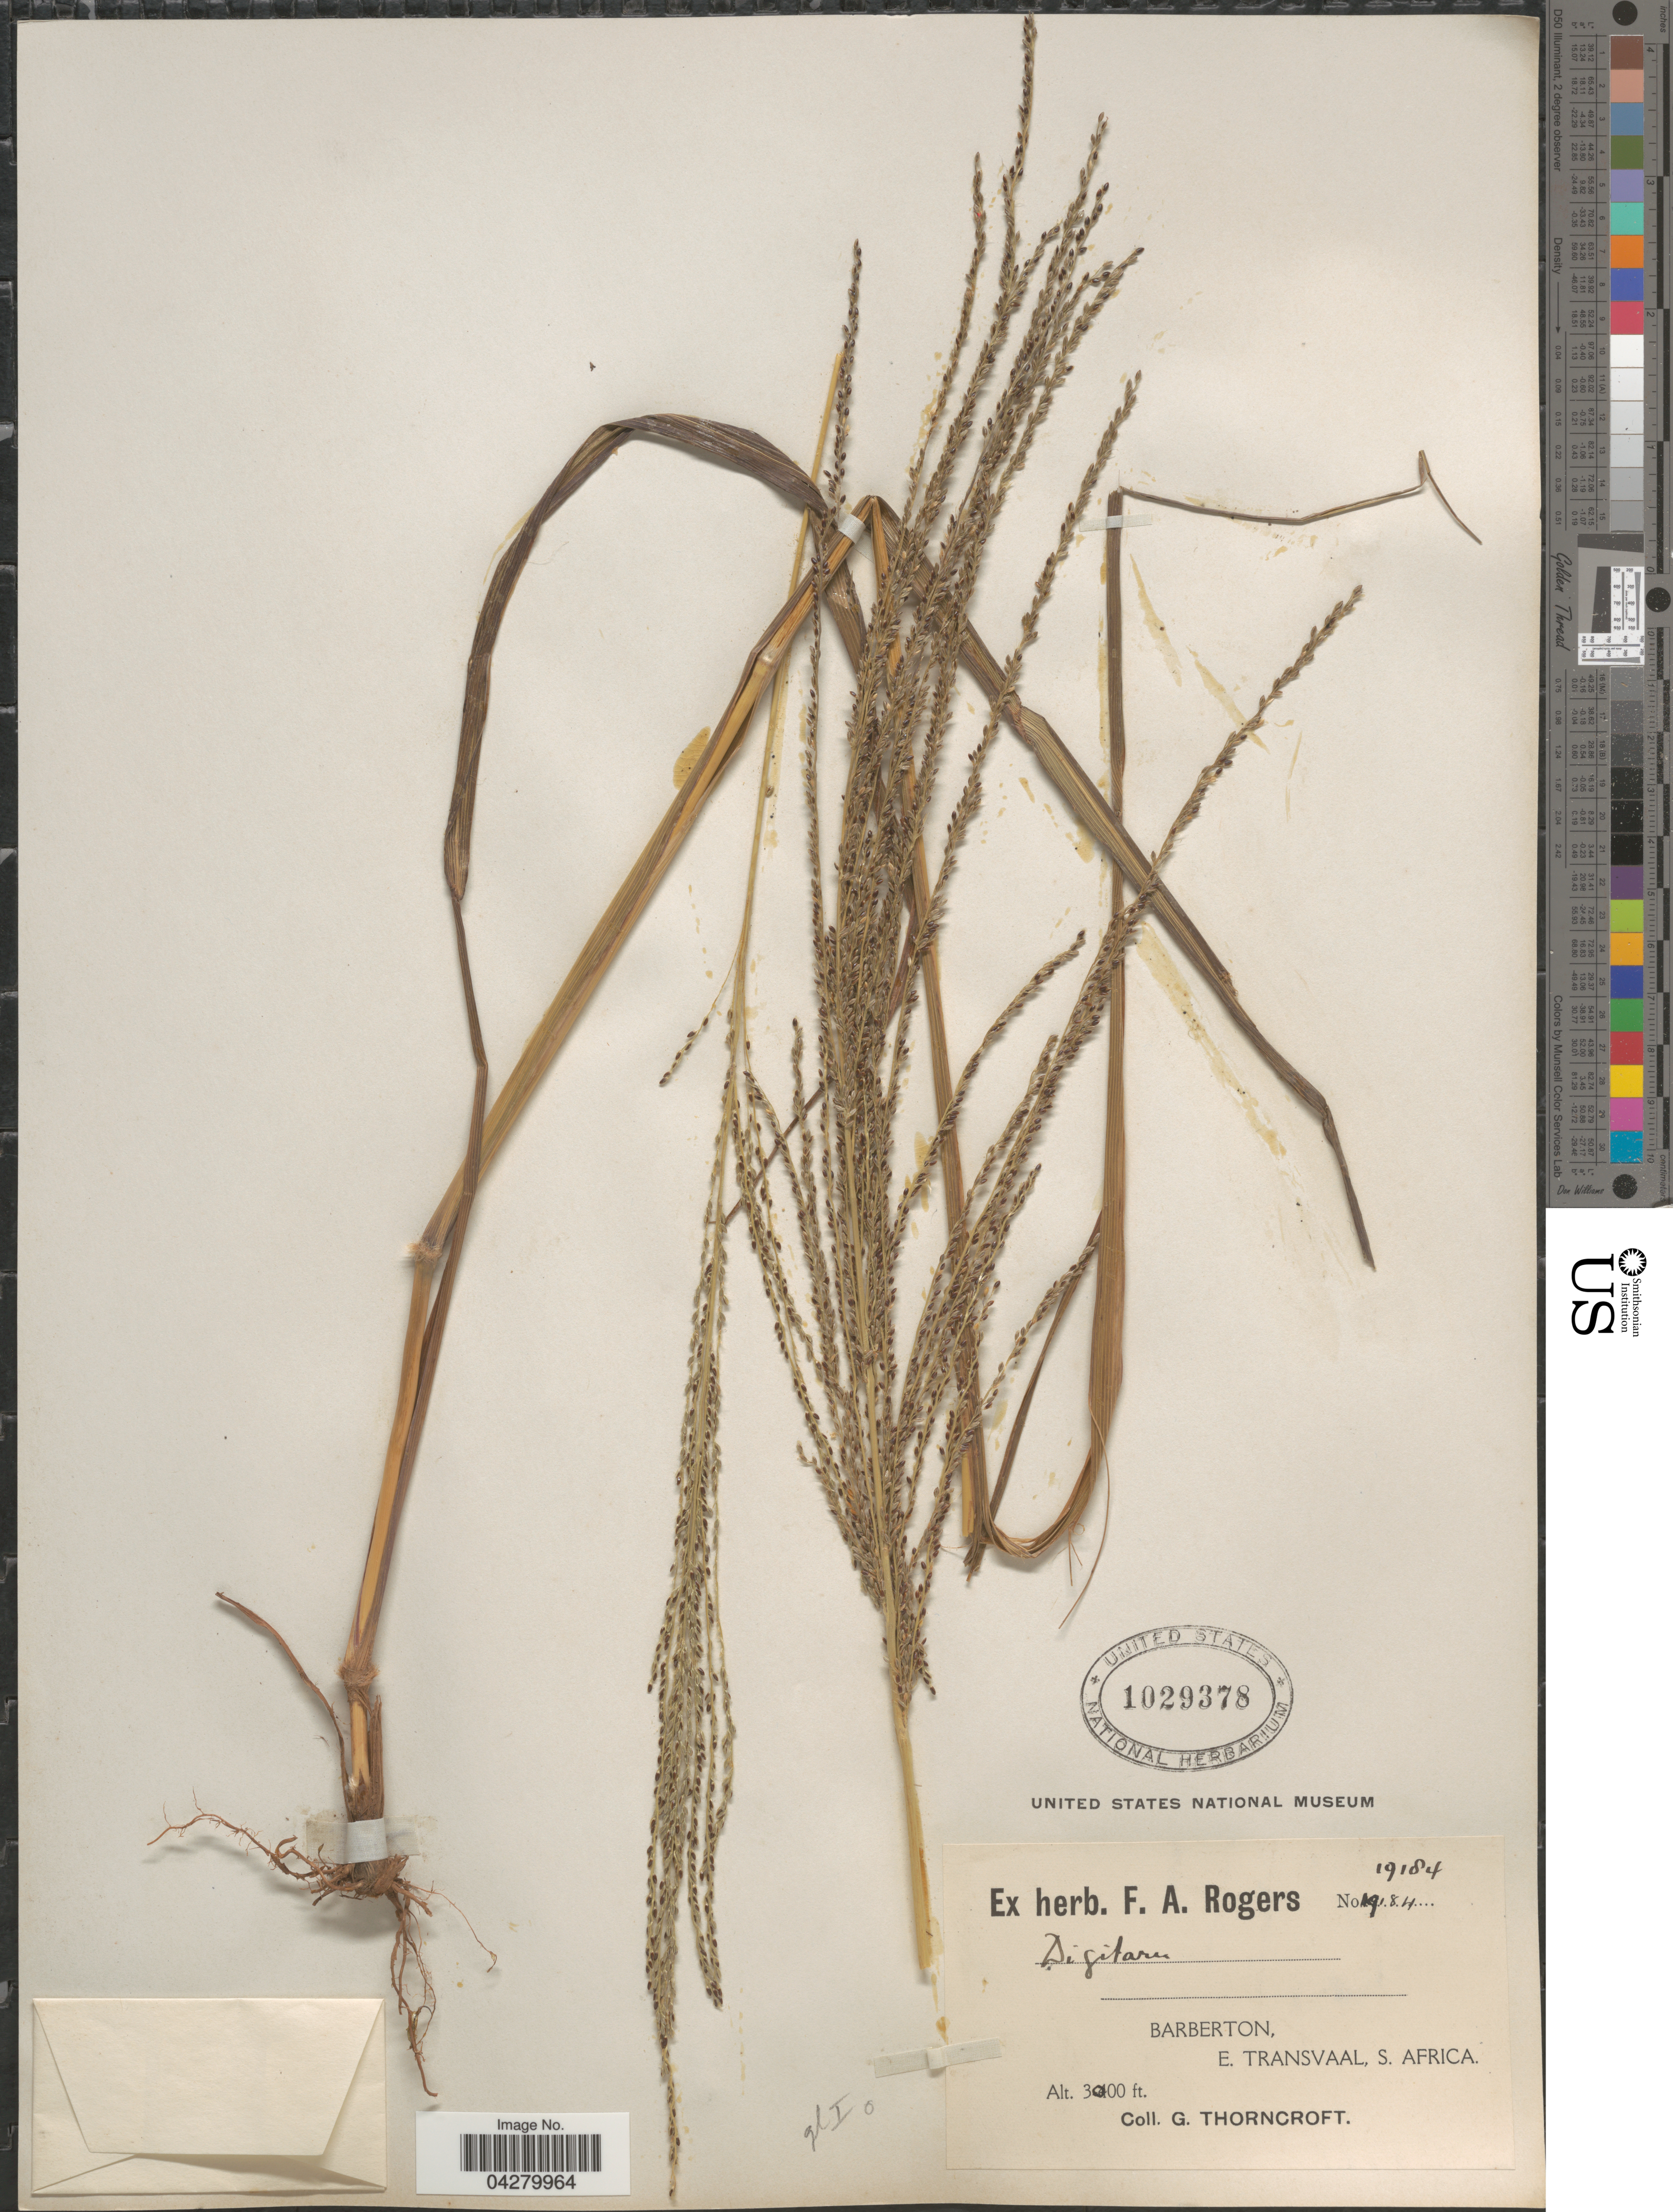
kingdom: Plantae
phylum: Tracheophyta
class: Liliopsida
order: Poales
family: Poaceae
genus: Digitaria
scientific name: Digitaria diagonalis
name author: (Nees) Stapf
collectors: G. Thorncroft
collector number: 19184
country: South Africa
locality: Barberton, E. Transvaal.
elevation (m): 914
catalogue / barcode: US 1029378